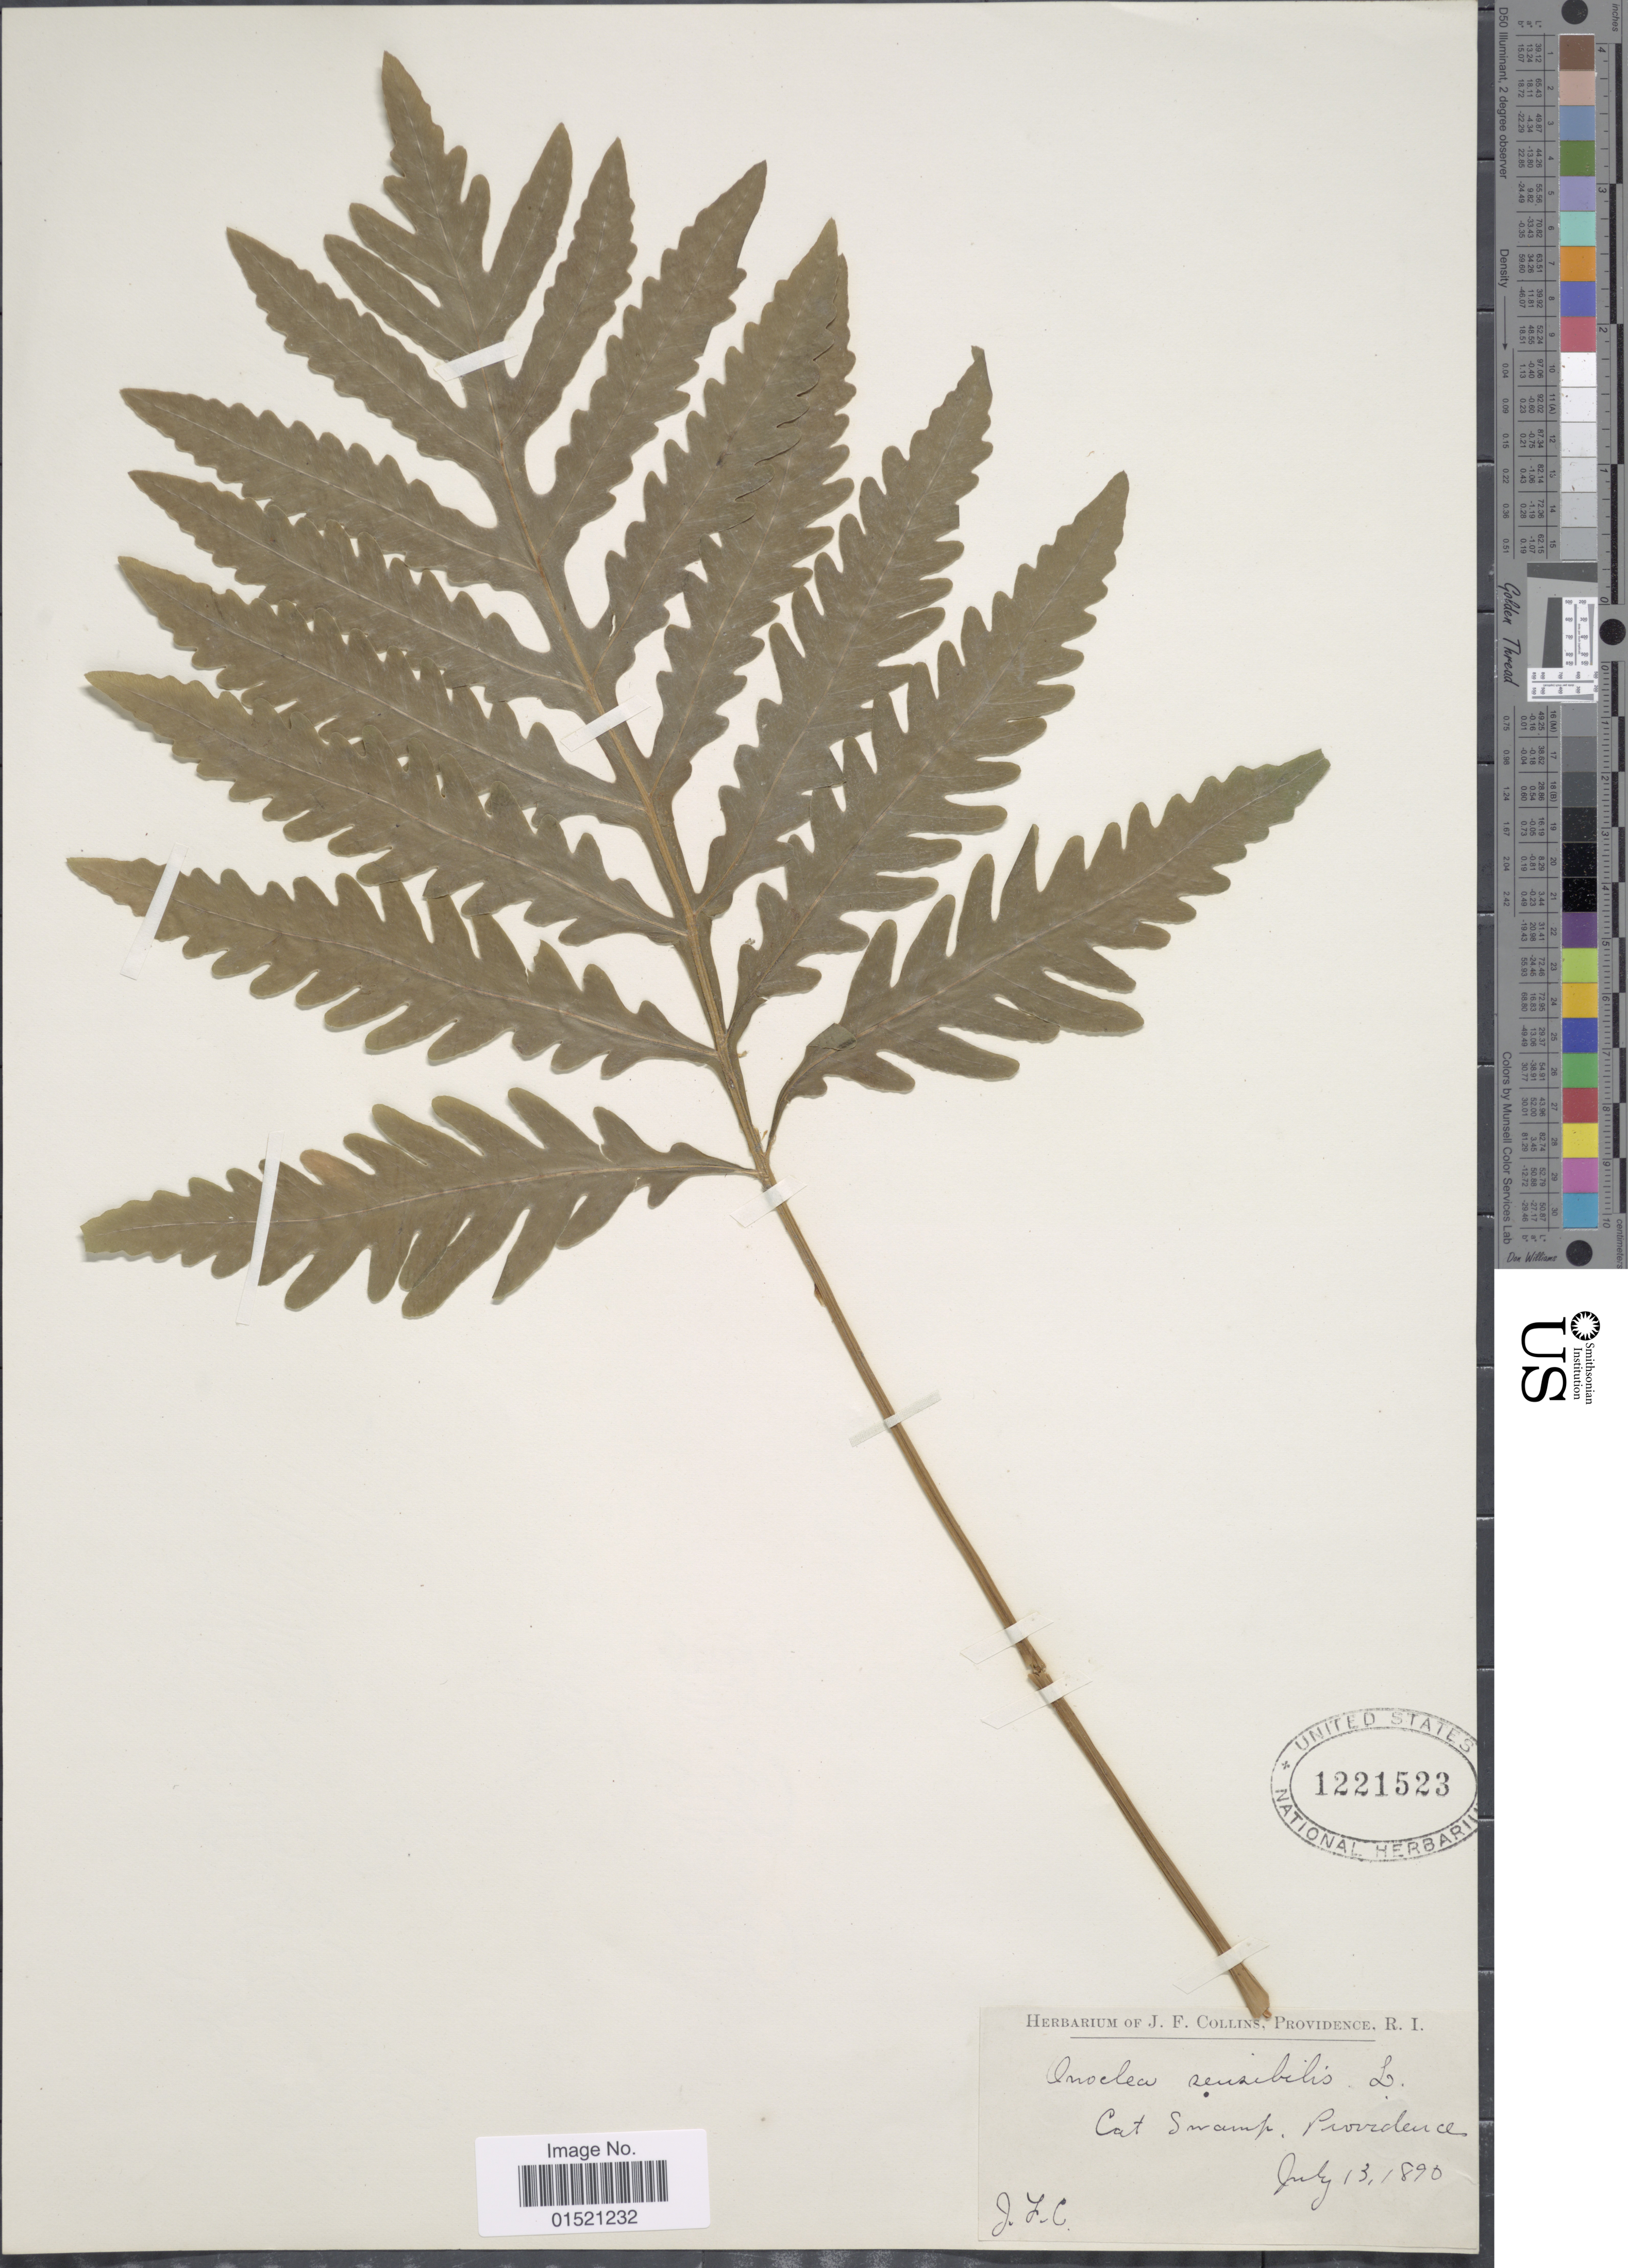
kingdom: Plantae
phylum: Tracheophyta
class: Polypodiopsida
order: Polypodiales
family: Onocleaceae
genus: Onoclea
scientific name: Onoclea sensibilis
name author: L.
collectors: J. Collins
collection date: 1890-07-13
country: United States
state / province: Rhode Island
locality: Cat Swamp, Providence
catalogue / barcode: US 1221523